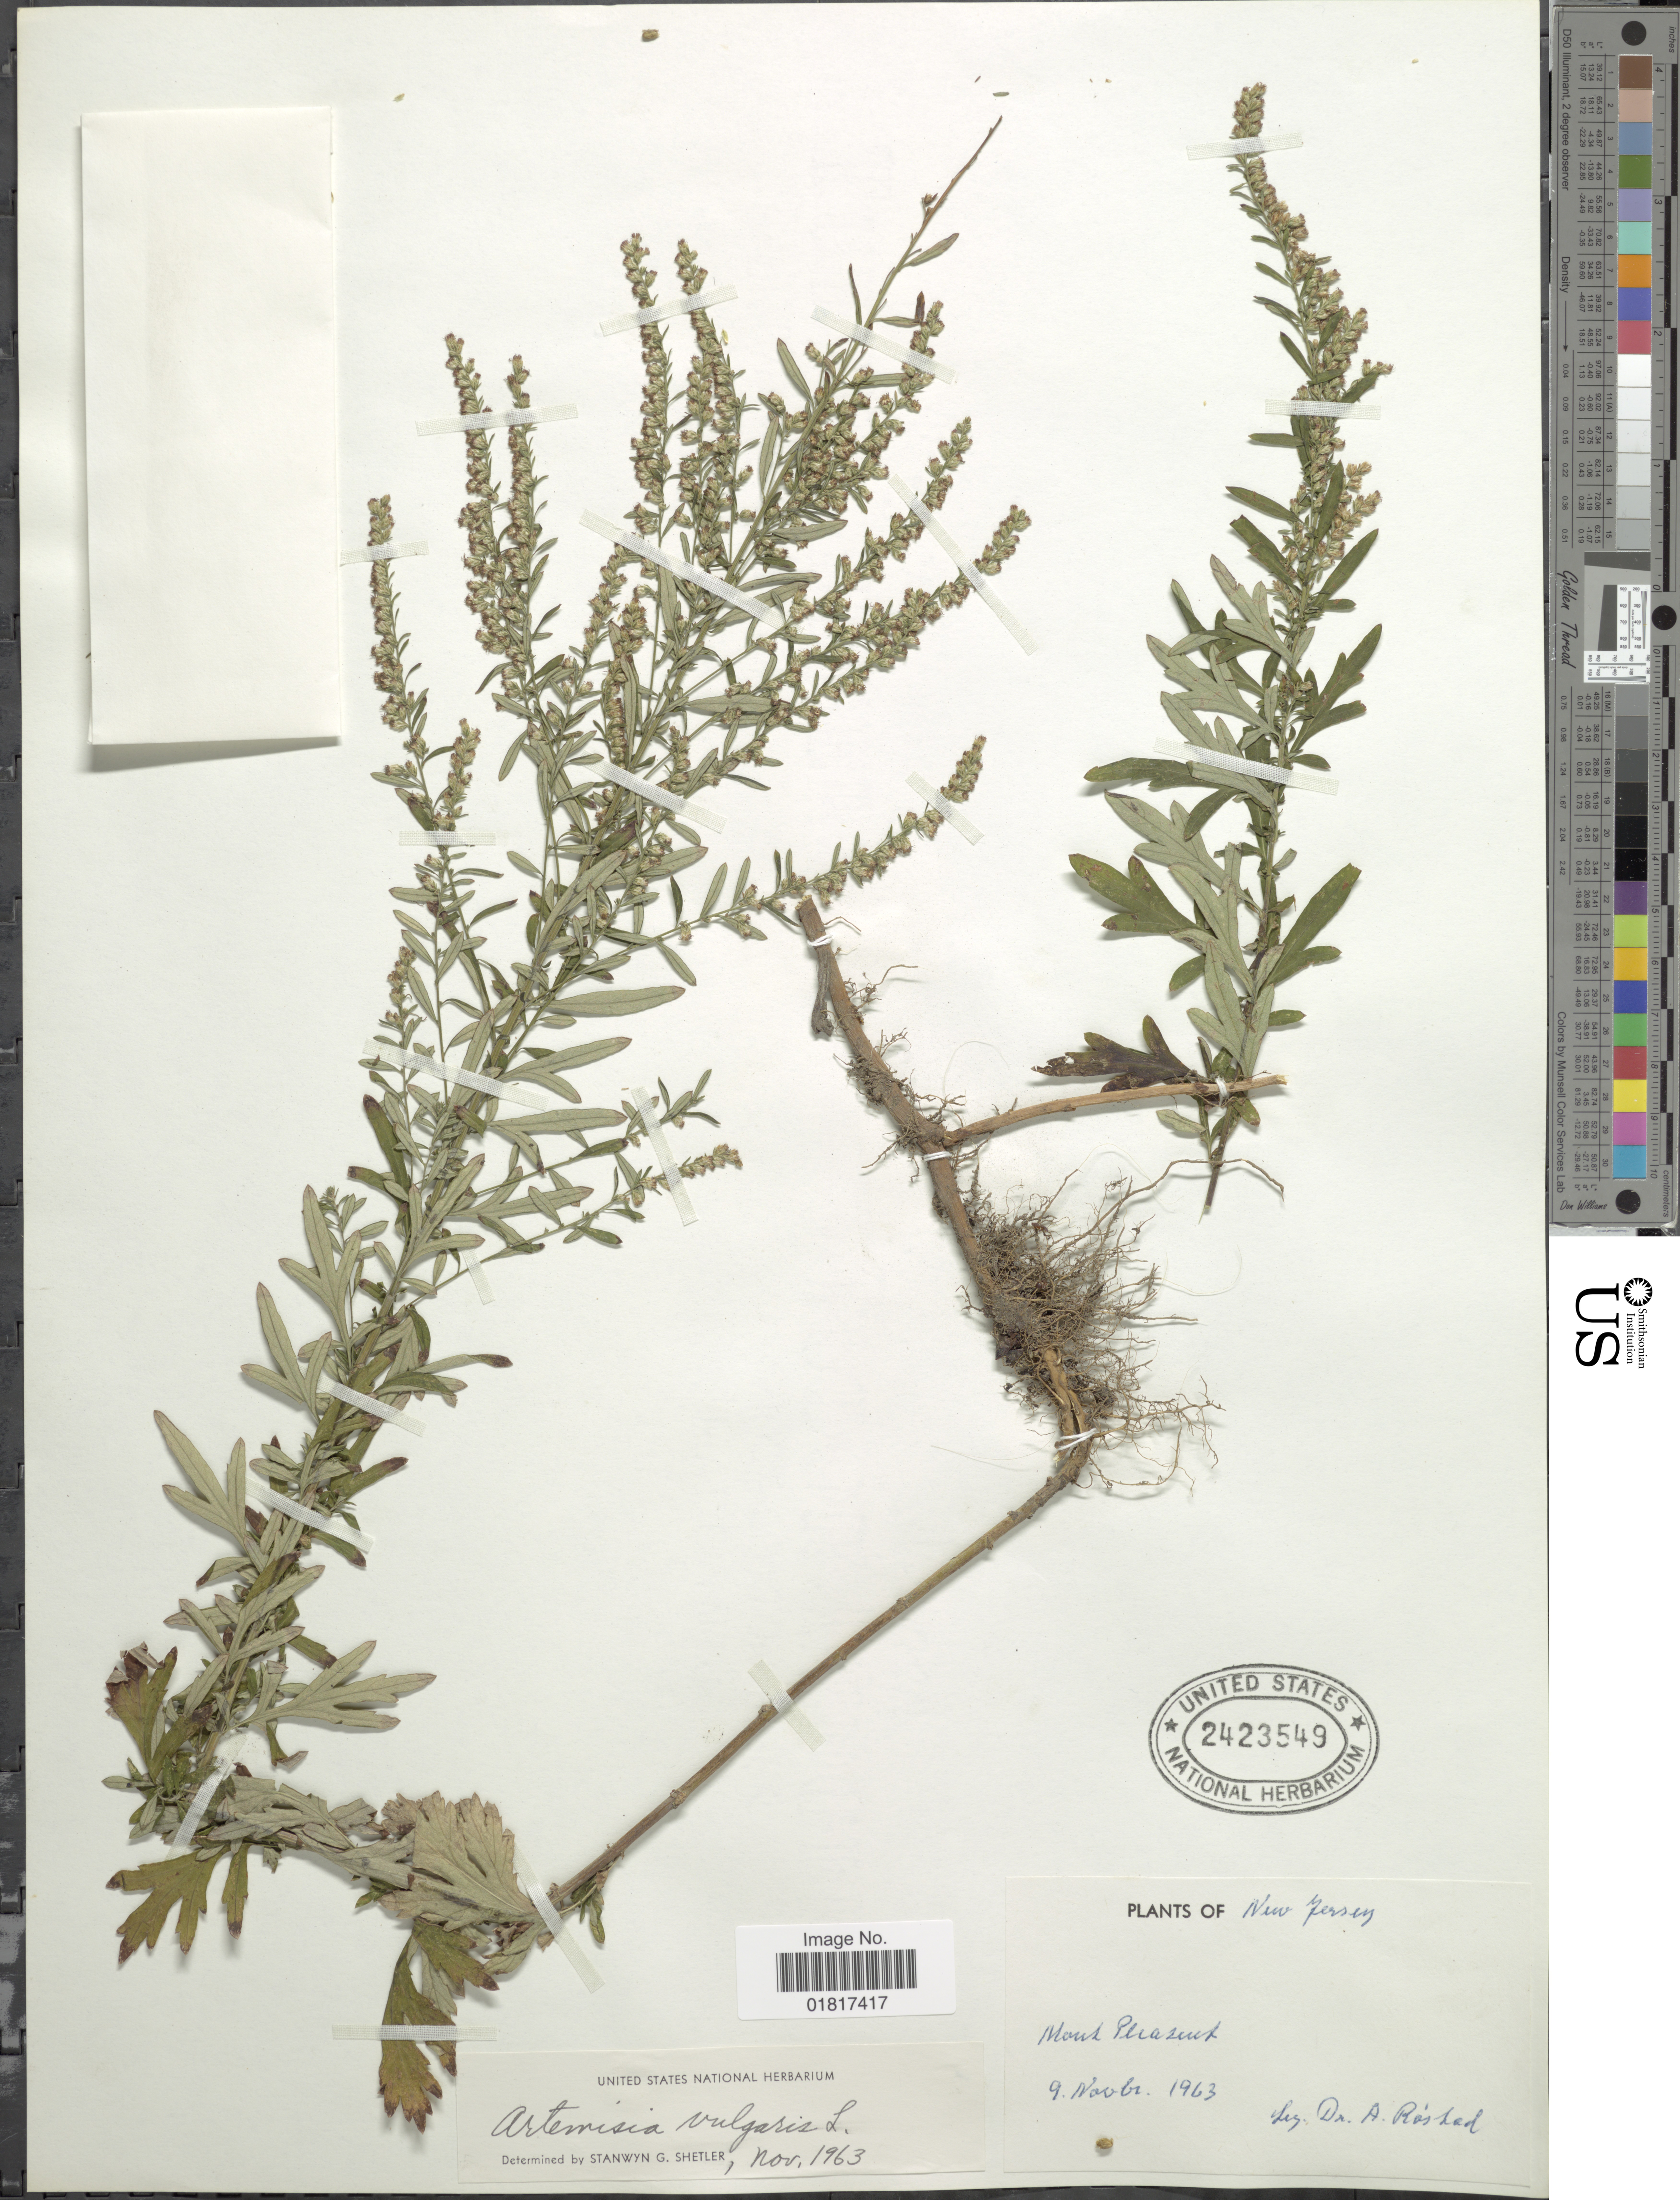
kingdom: Plantae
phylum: Tracheophyta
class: Magnoliopsida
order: Asterales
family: Asteraceae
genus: Artemisia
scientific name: Artemisia vulgaris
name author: L.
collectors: A. Róstad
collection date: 1963-11-09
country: United States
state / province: New Jersey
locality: Mount Pleasant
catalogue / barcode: US 2423549